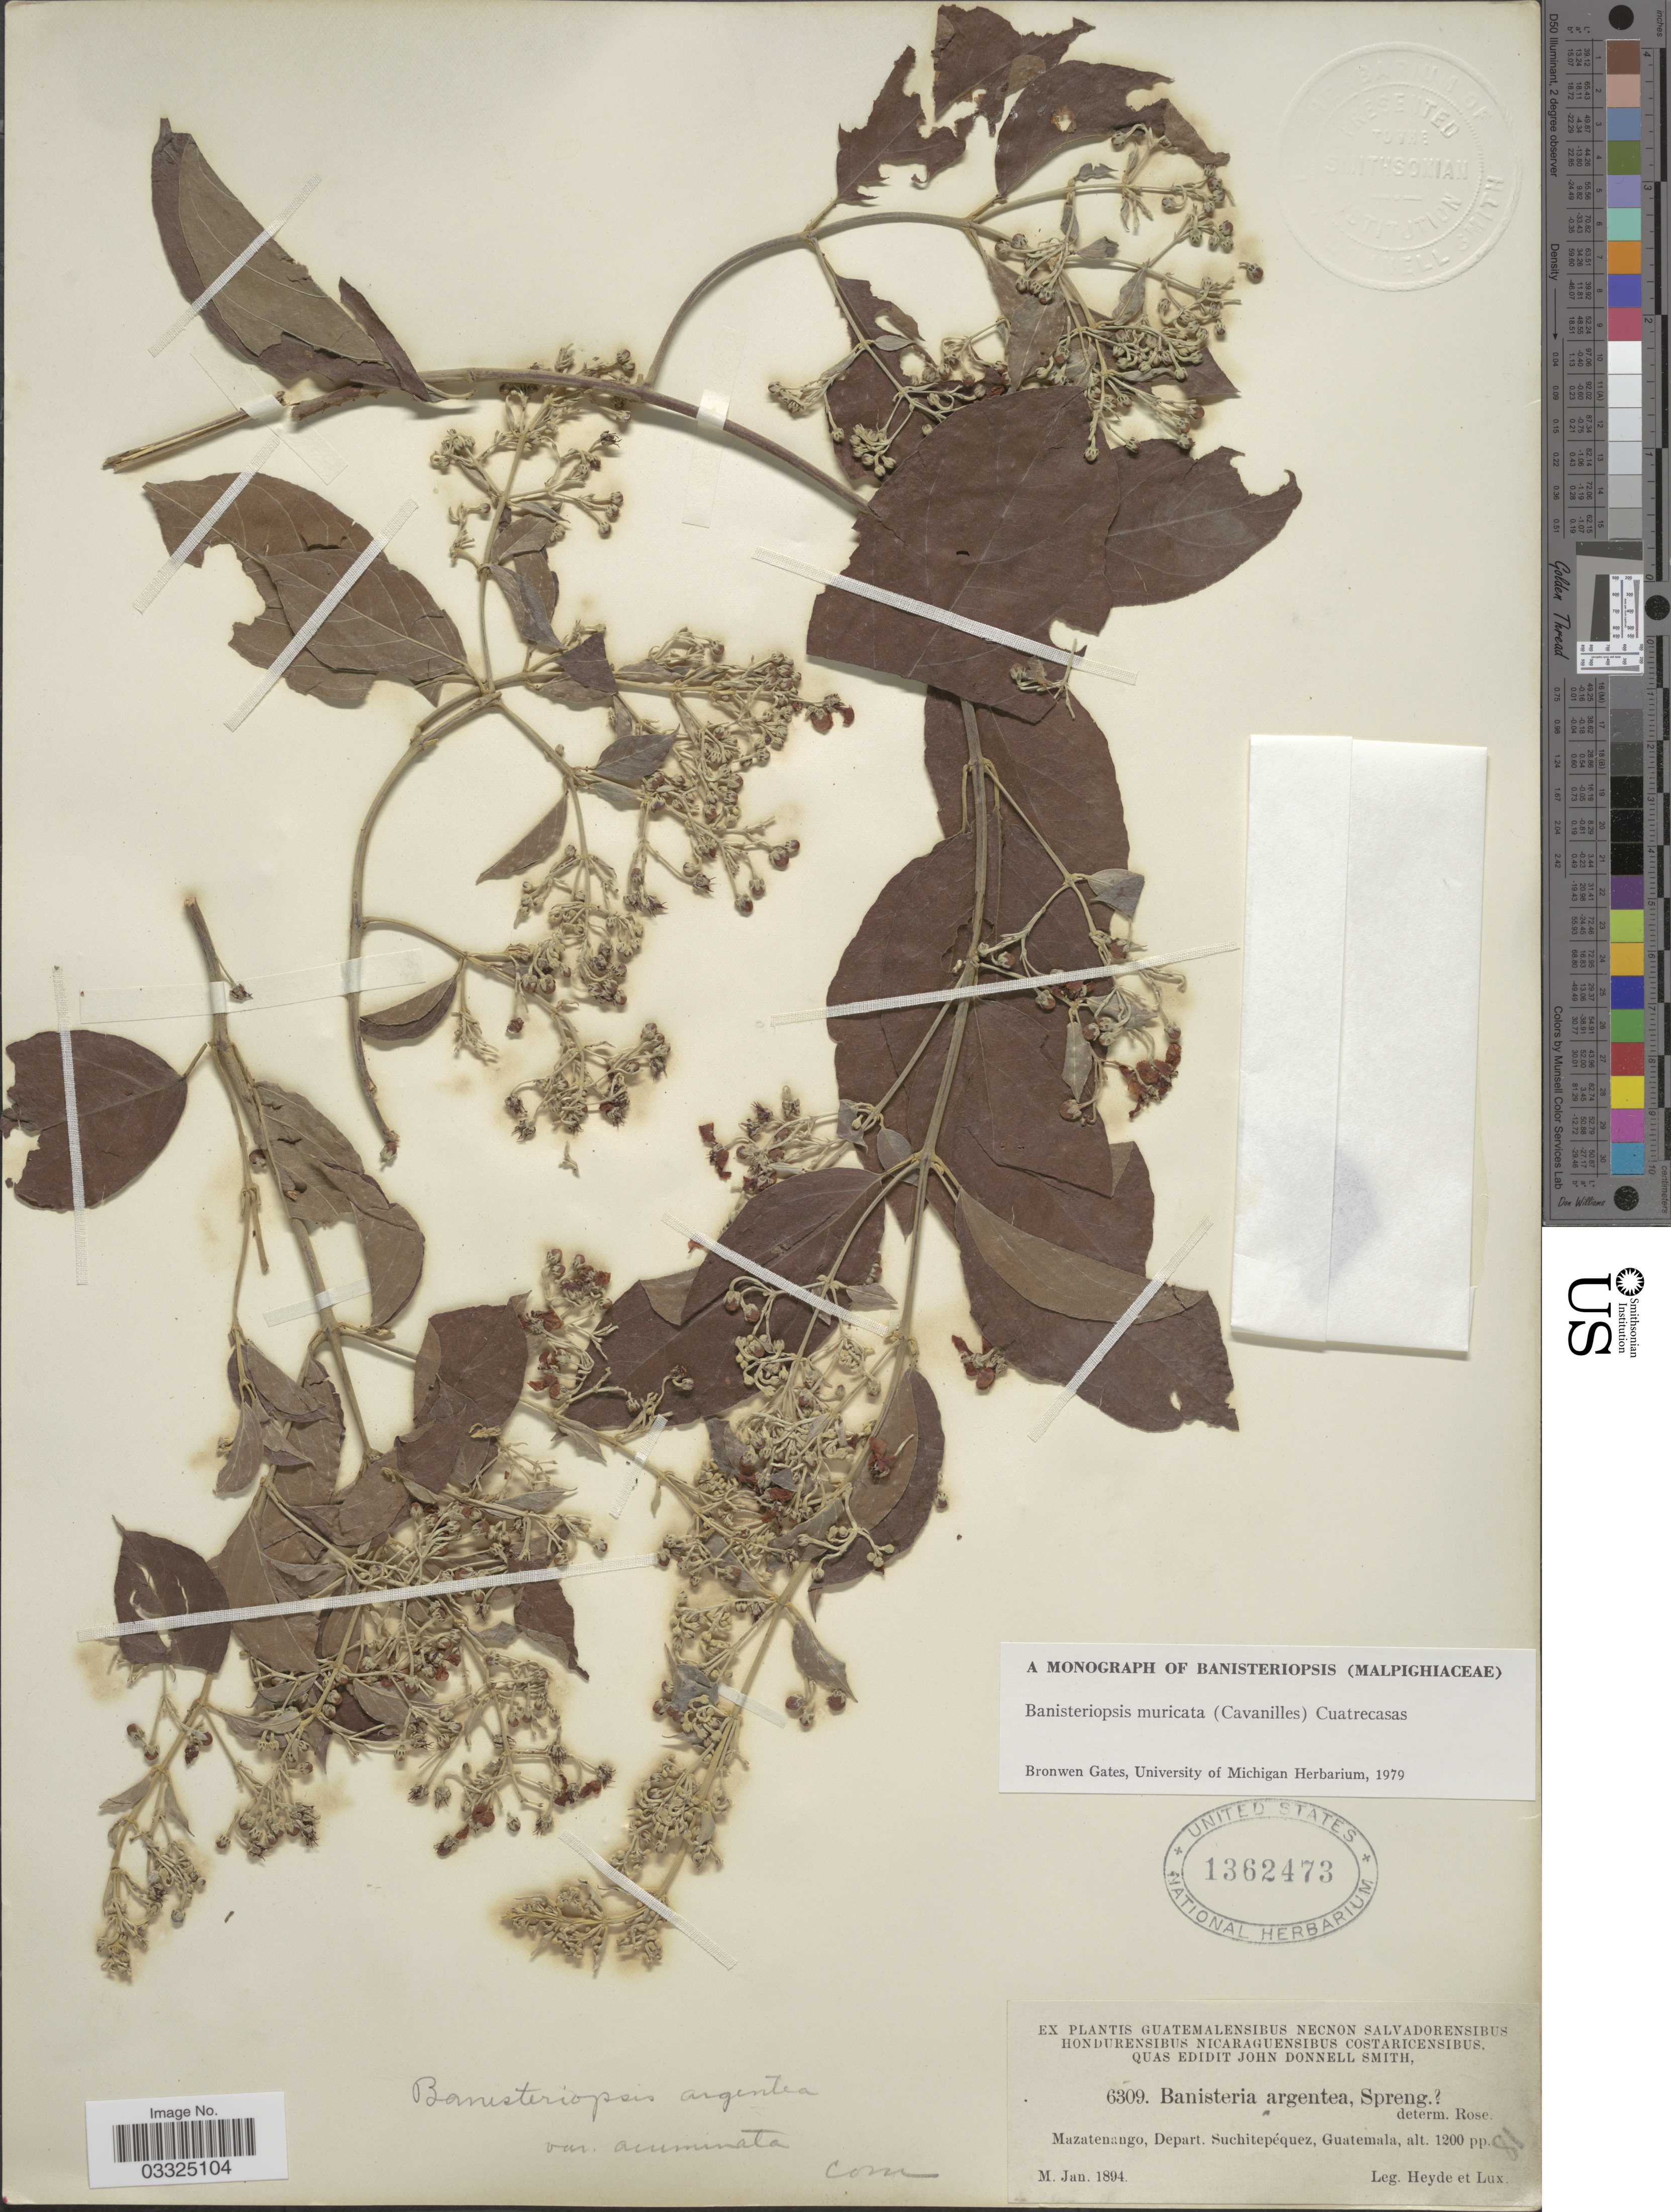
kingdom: Plantae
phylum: Tracheophyta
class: Magnoliopsida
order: Malpighiales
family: Malpighiaceae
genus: Banisteriopsis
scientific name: Banisteriopsis muricata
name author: (Cav.) Cuatrec.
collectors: Heyde & Lux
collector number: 6309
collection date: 1894-01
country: Guatemala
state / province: Suchitepéquez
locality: Mazatenango, Depart. Suchitepéquez.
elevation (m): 366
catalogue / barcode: US 1362473